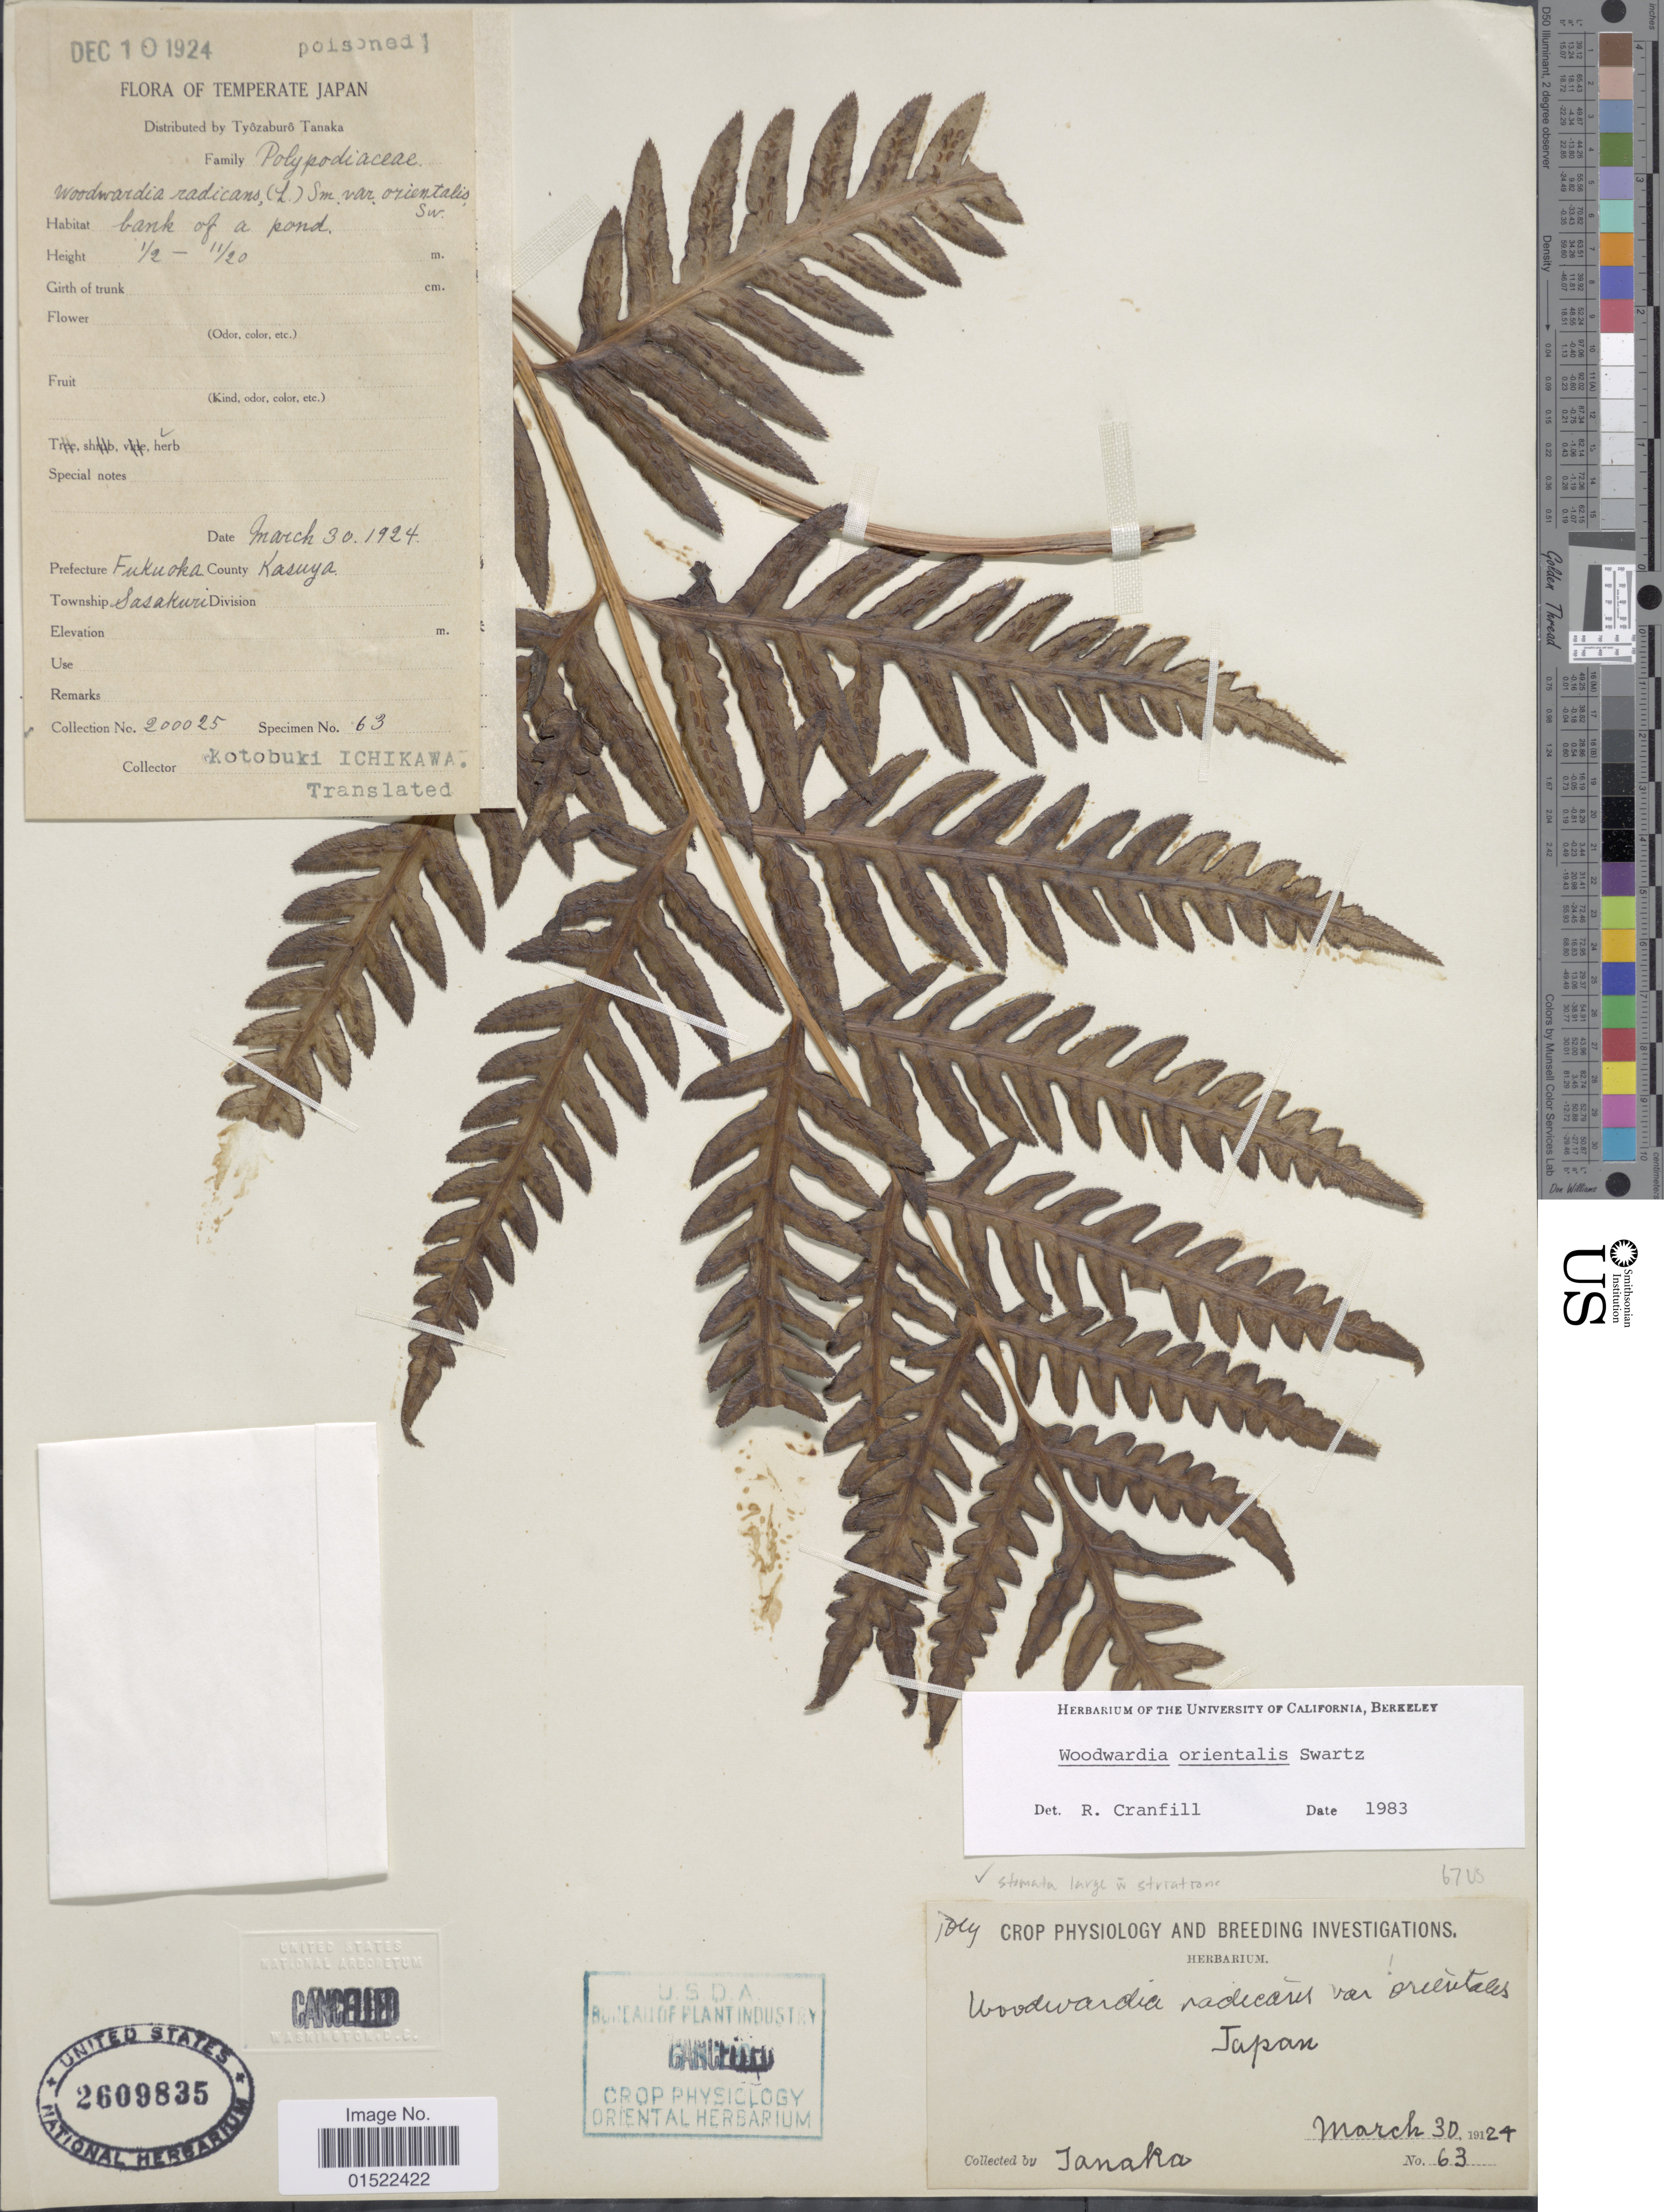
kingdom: Plantae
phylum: Tracheophyta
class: Polypodiopsida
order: Polypodiales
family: Blechnaceae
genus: Woodwardia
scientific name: Woodwardia orientalis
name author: Sw.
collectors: K. Ichikawa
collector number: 200025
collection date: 1924-03-30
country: Japan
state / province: Hukuoka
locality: Prefecture Fukuoka, County Kasuya, Township Sasakuri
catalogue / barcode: US 2609835